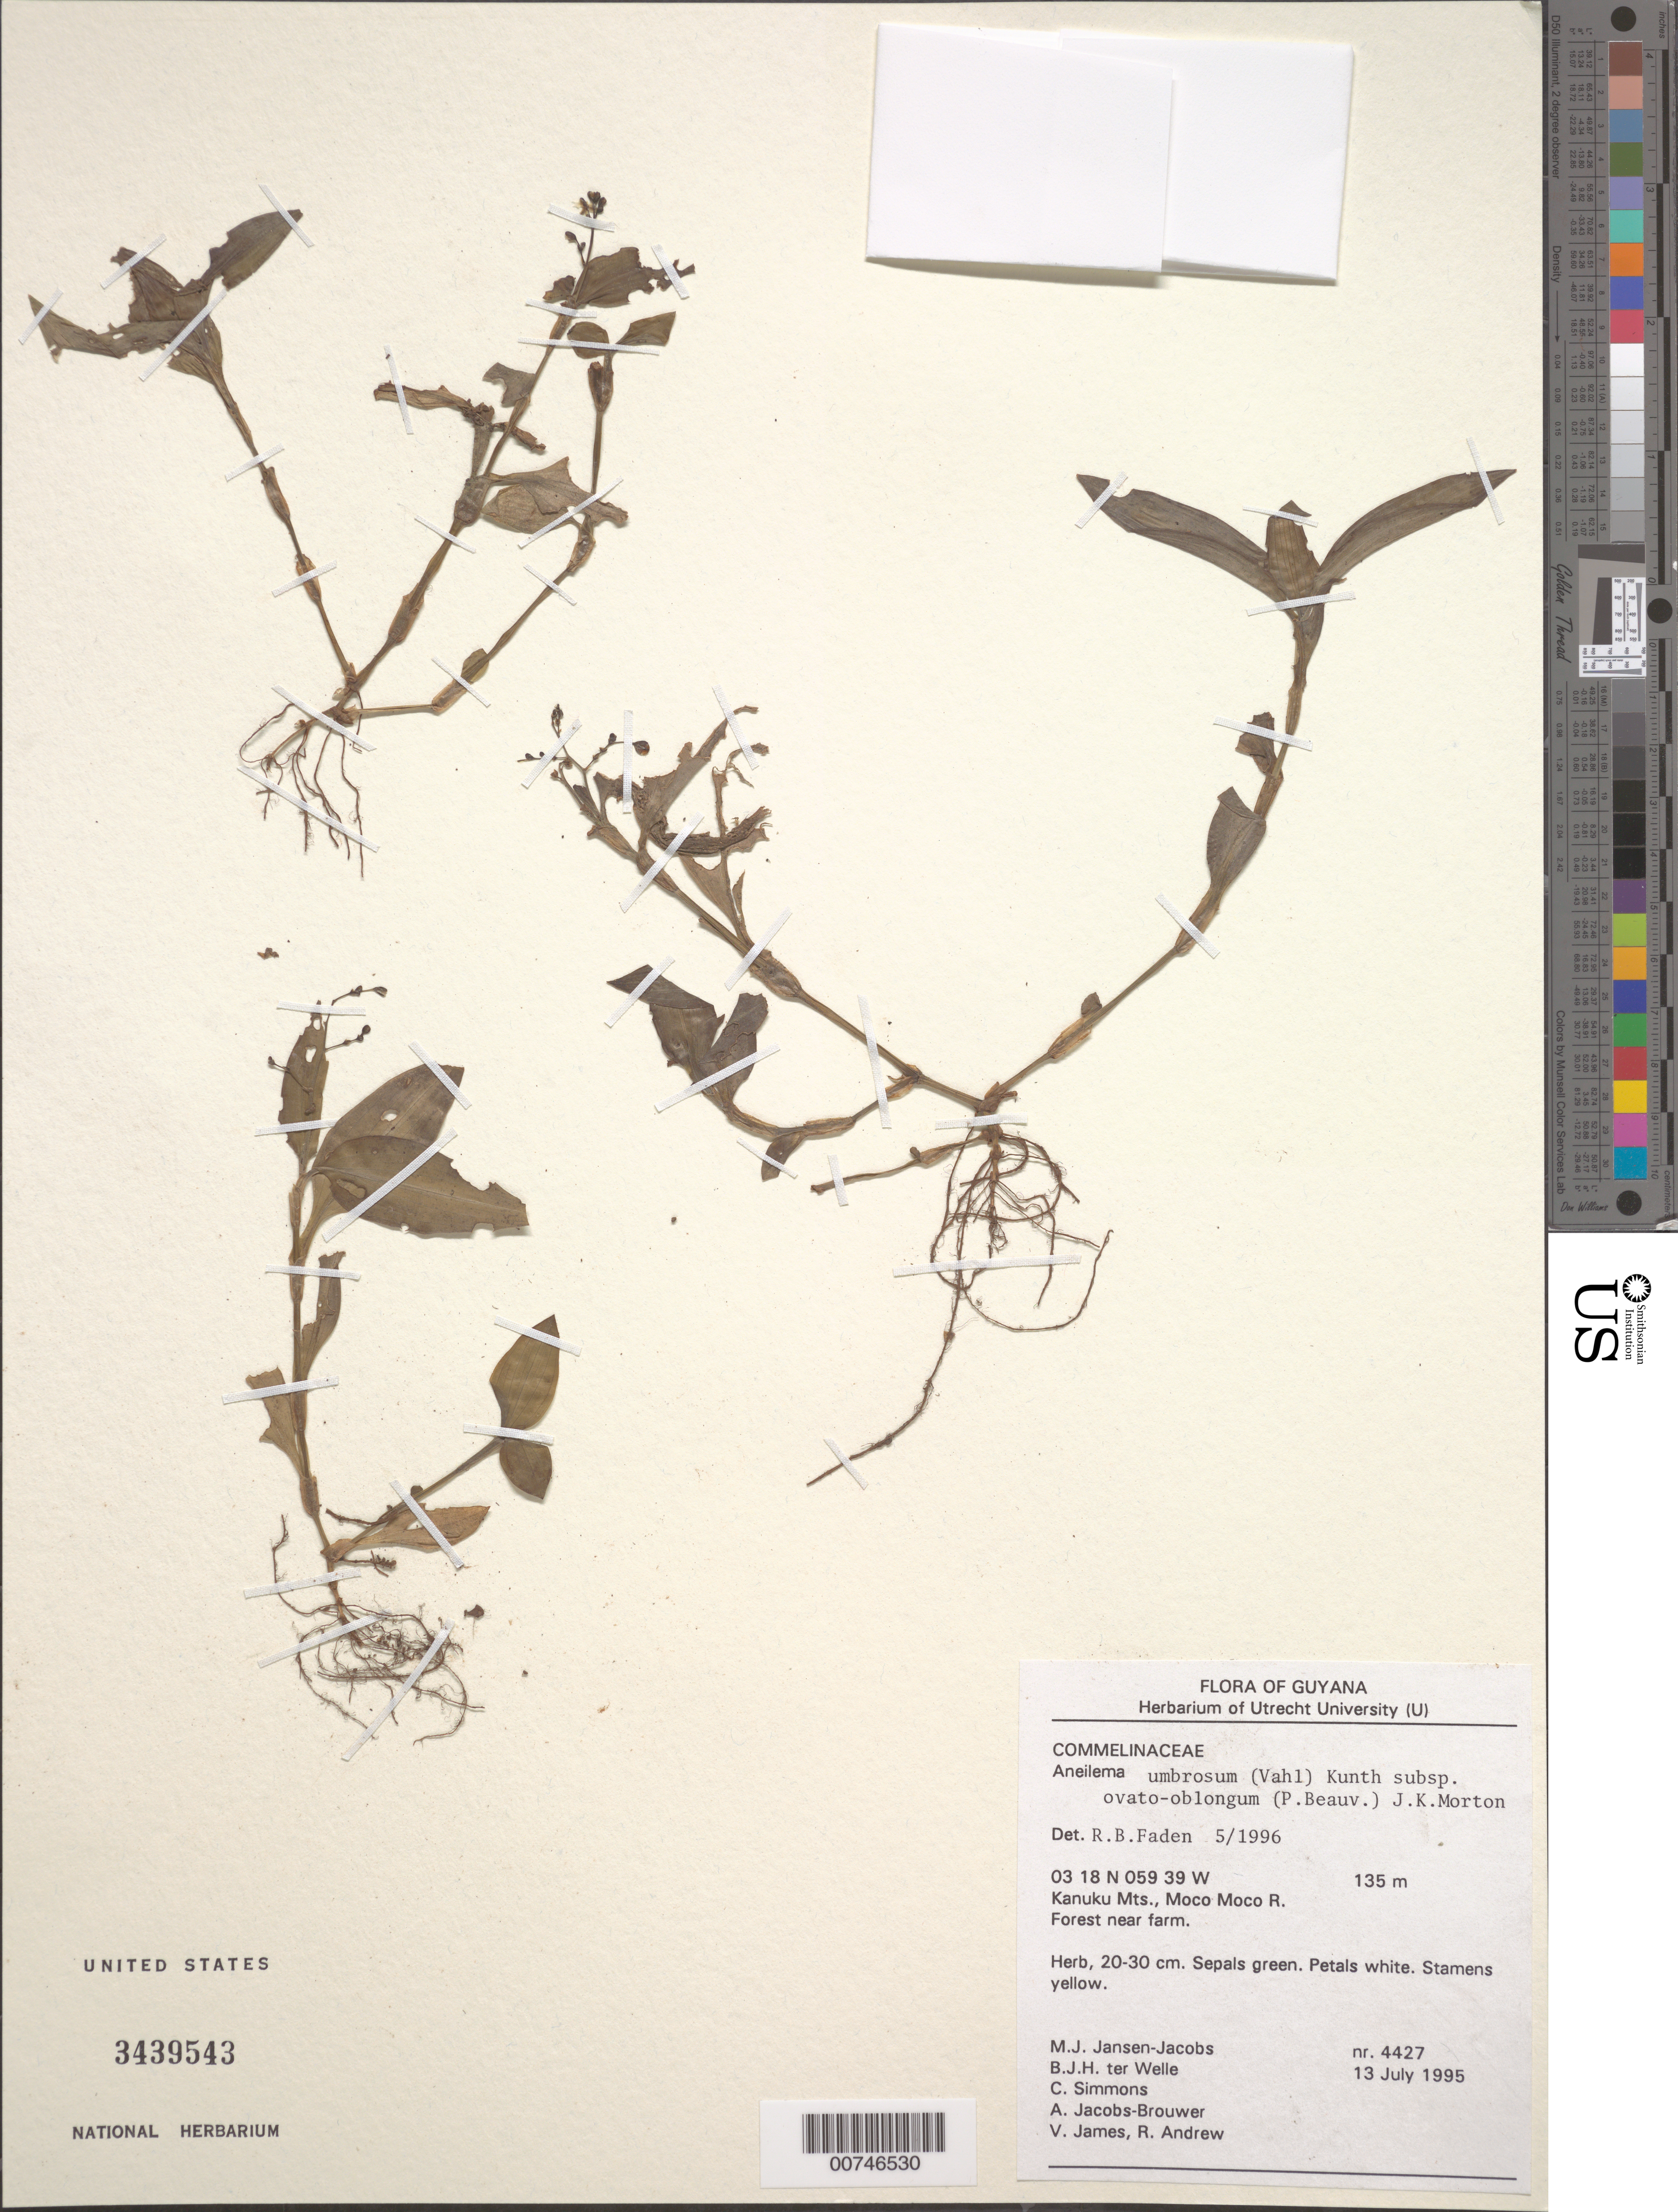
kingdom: Plantae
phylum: Tracheophyta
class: Liliopsida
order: Commelinales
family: Commelinaceae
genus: Aneilema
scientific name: Aneilema umbrosum subsp. ovato-oblongum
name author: (P. Beauv.) J.K. Morton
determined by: Faden, Robert B., (US), Smithsonian Institution - National Museum of Natural History (UNITED STATES)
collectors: M. J. Jansen-Jacobs, B. Welle, C. Simmons, A. Jacobs-Brouwer, M. James & R. Andrew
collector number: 4427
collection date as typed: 13-Jul-95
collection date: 1995-07-13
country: Guyana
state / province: U. Takutu-U. Essequibo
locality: Moco Moco River, Kanuku Mts.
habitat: Forest near farm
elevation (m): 135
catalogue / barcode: US 3439543